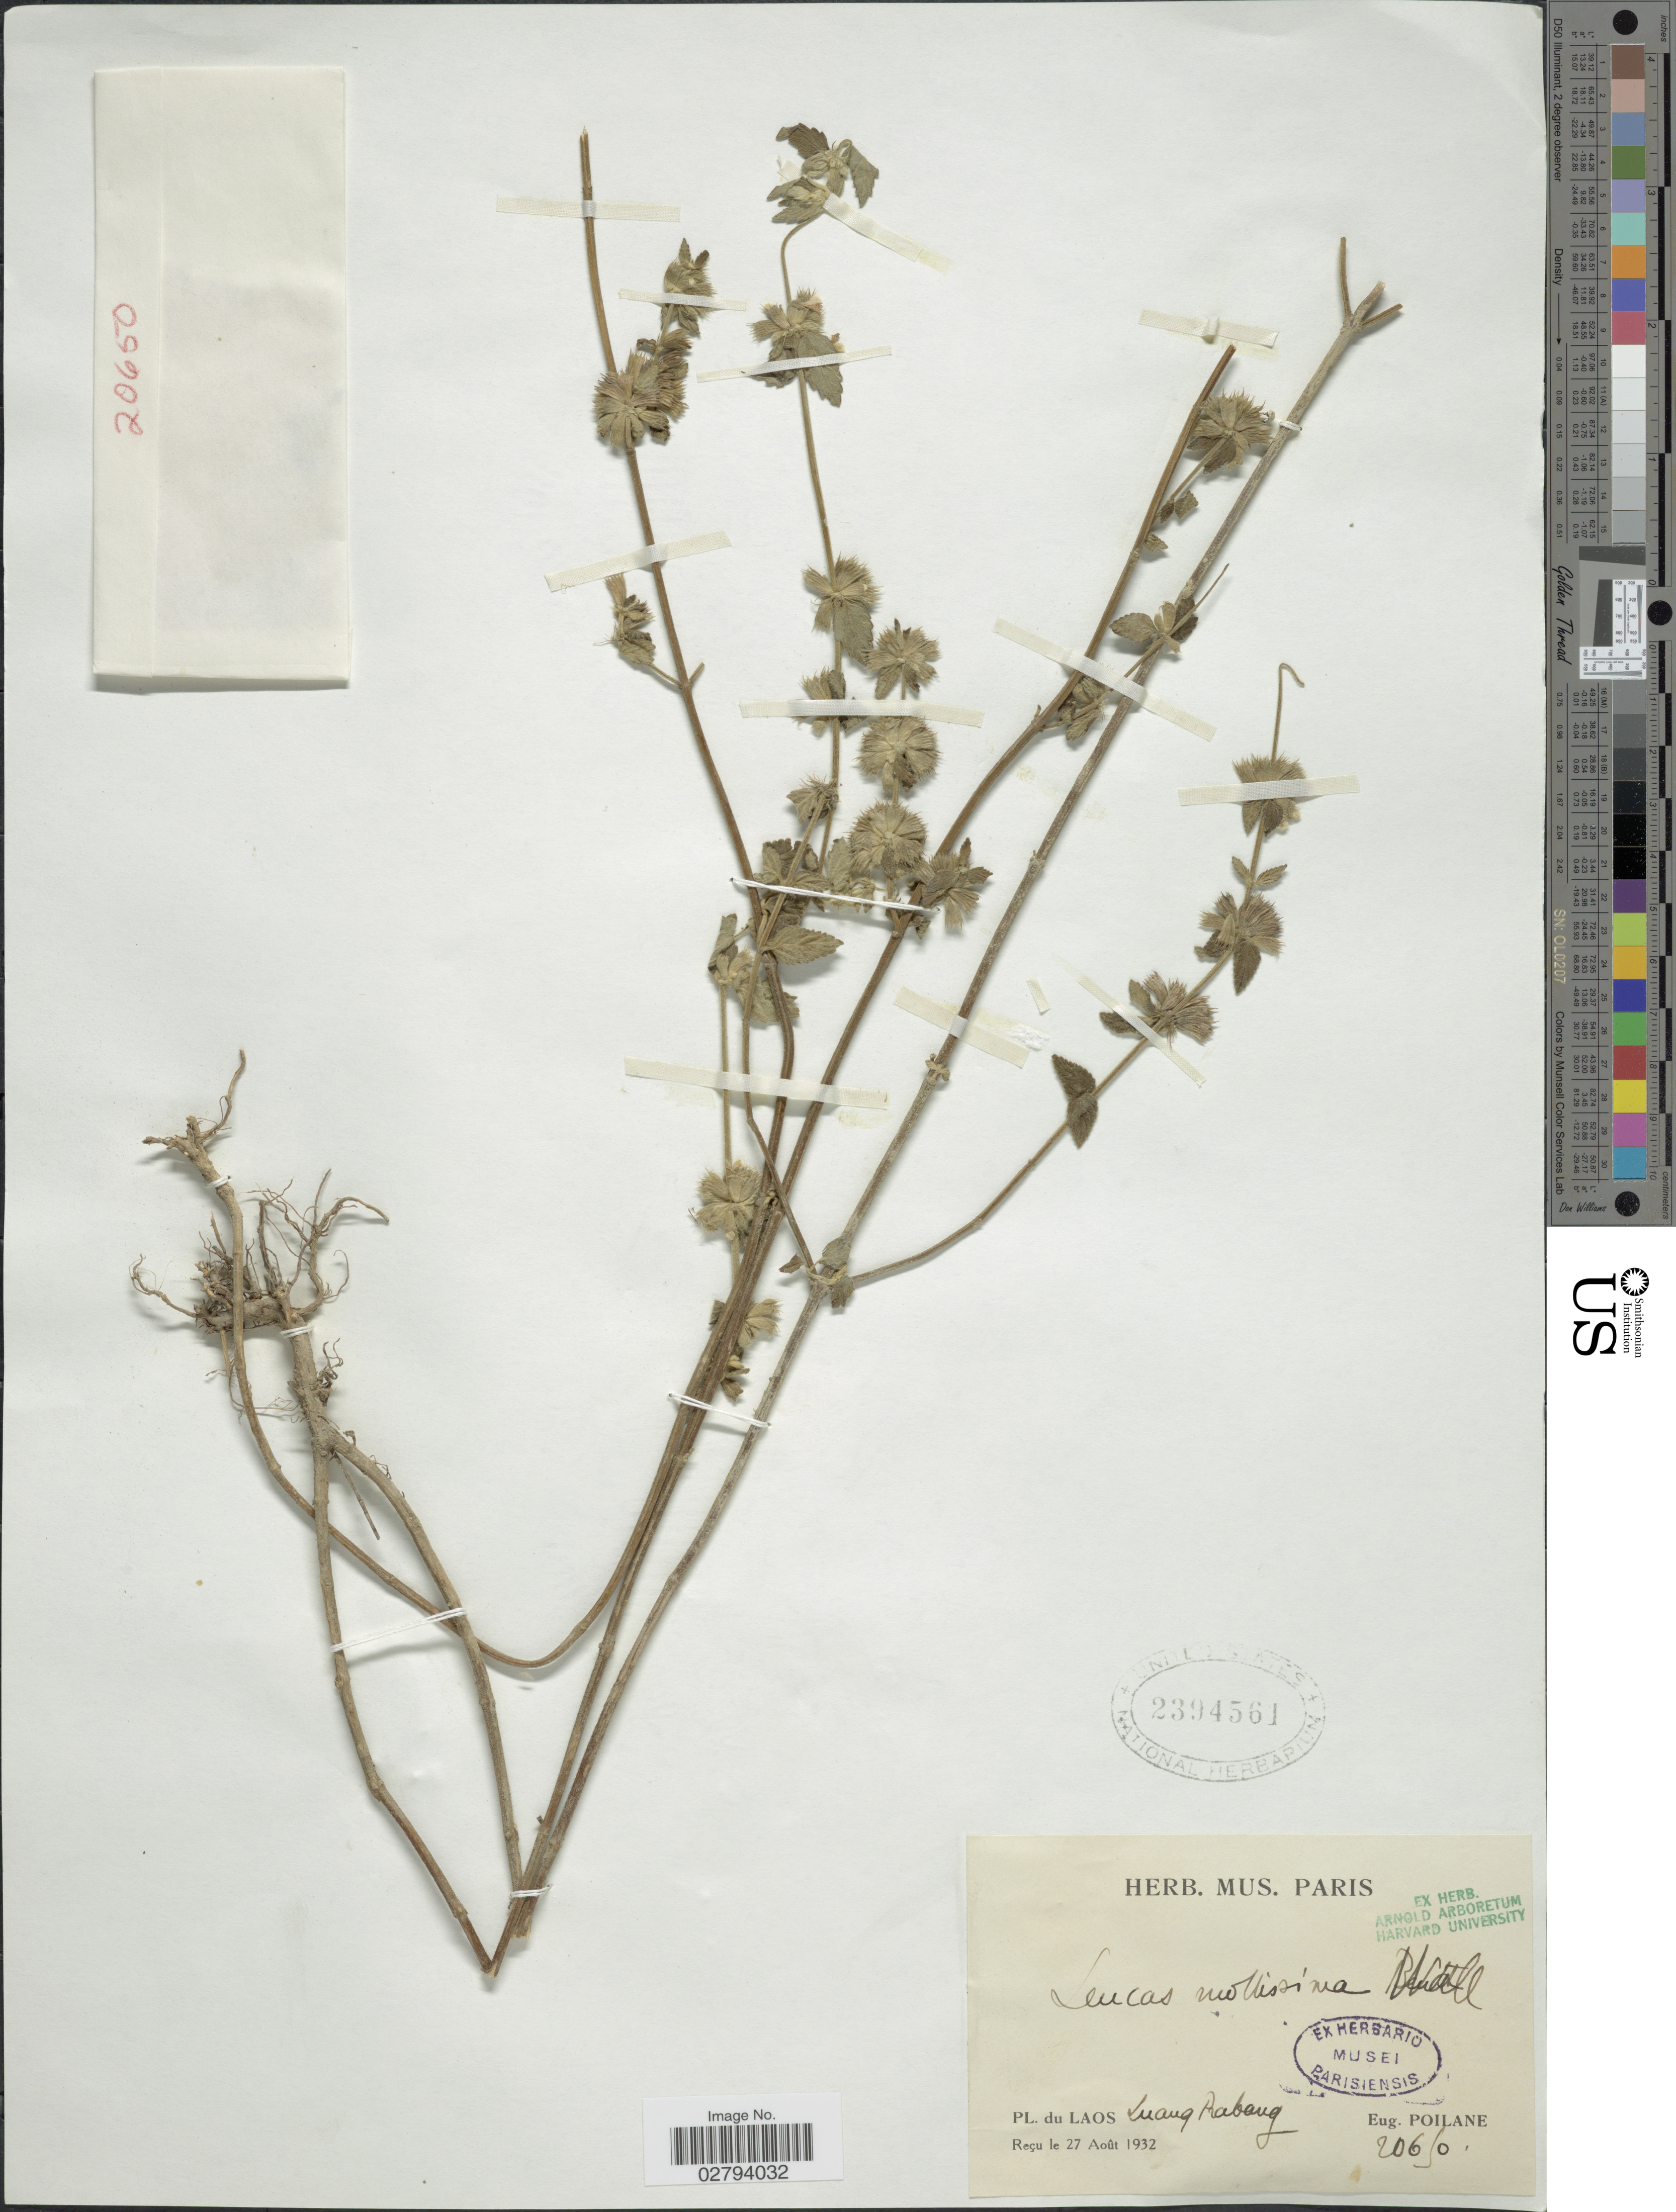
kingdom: Plantae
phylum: Tracheophyta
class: Magnoliopsida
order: Lamiales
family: Lamiaceae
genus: Leucas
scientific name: Leucas mollissima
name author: Gürke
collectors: E. Poilane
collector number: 20650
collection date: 1932-08-27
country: Laos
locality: Luang Rabang.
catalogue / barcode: US 2394561